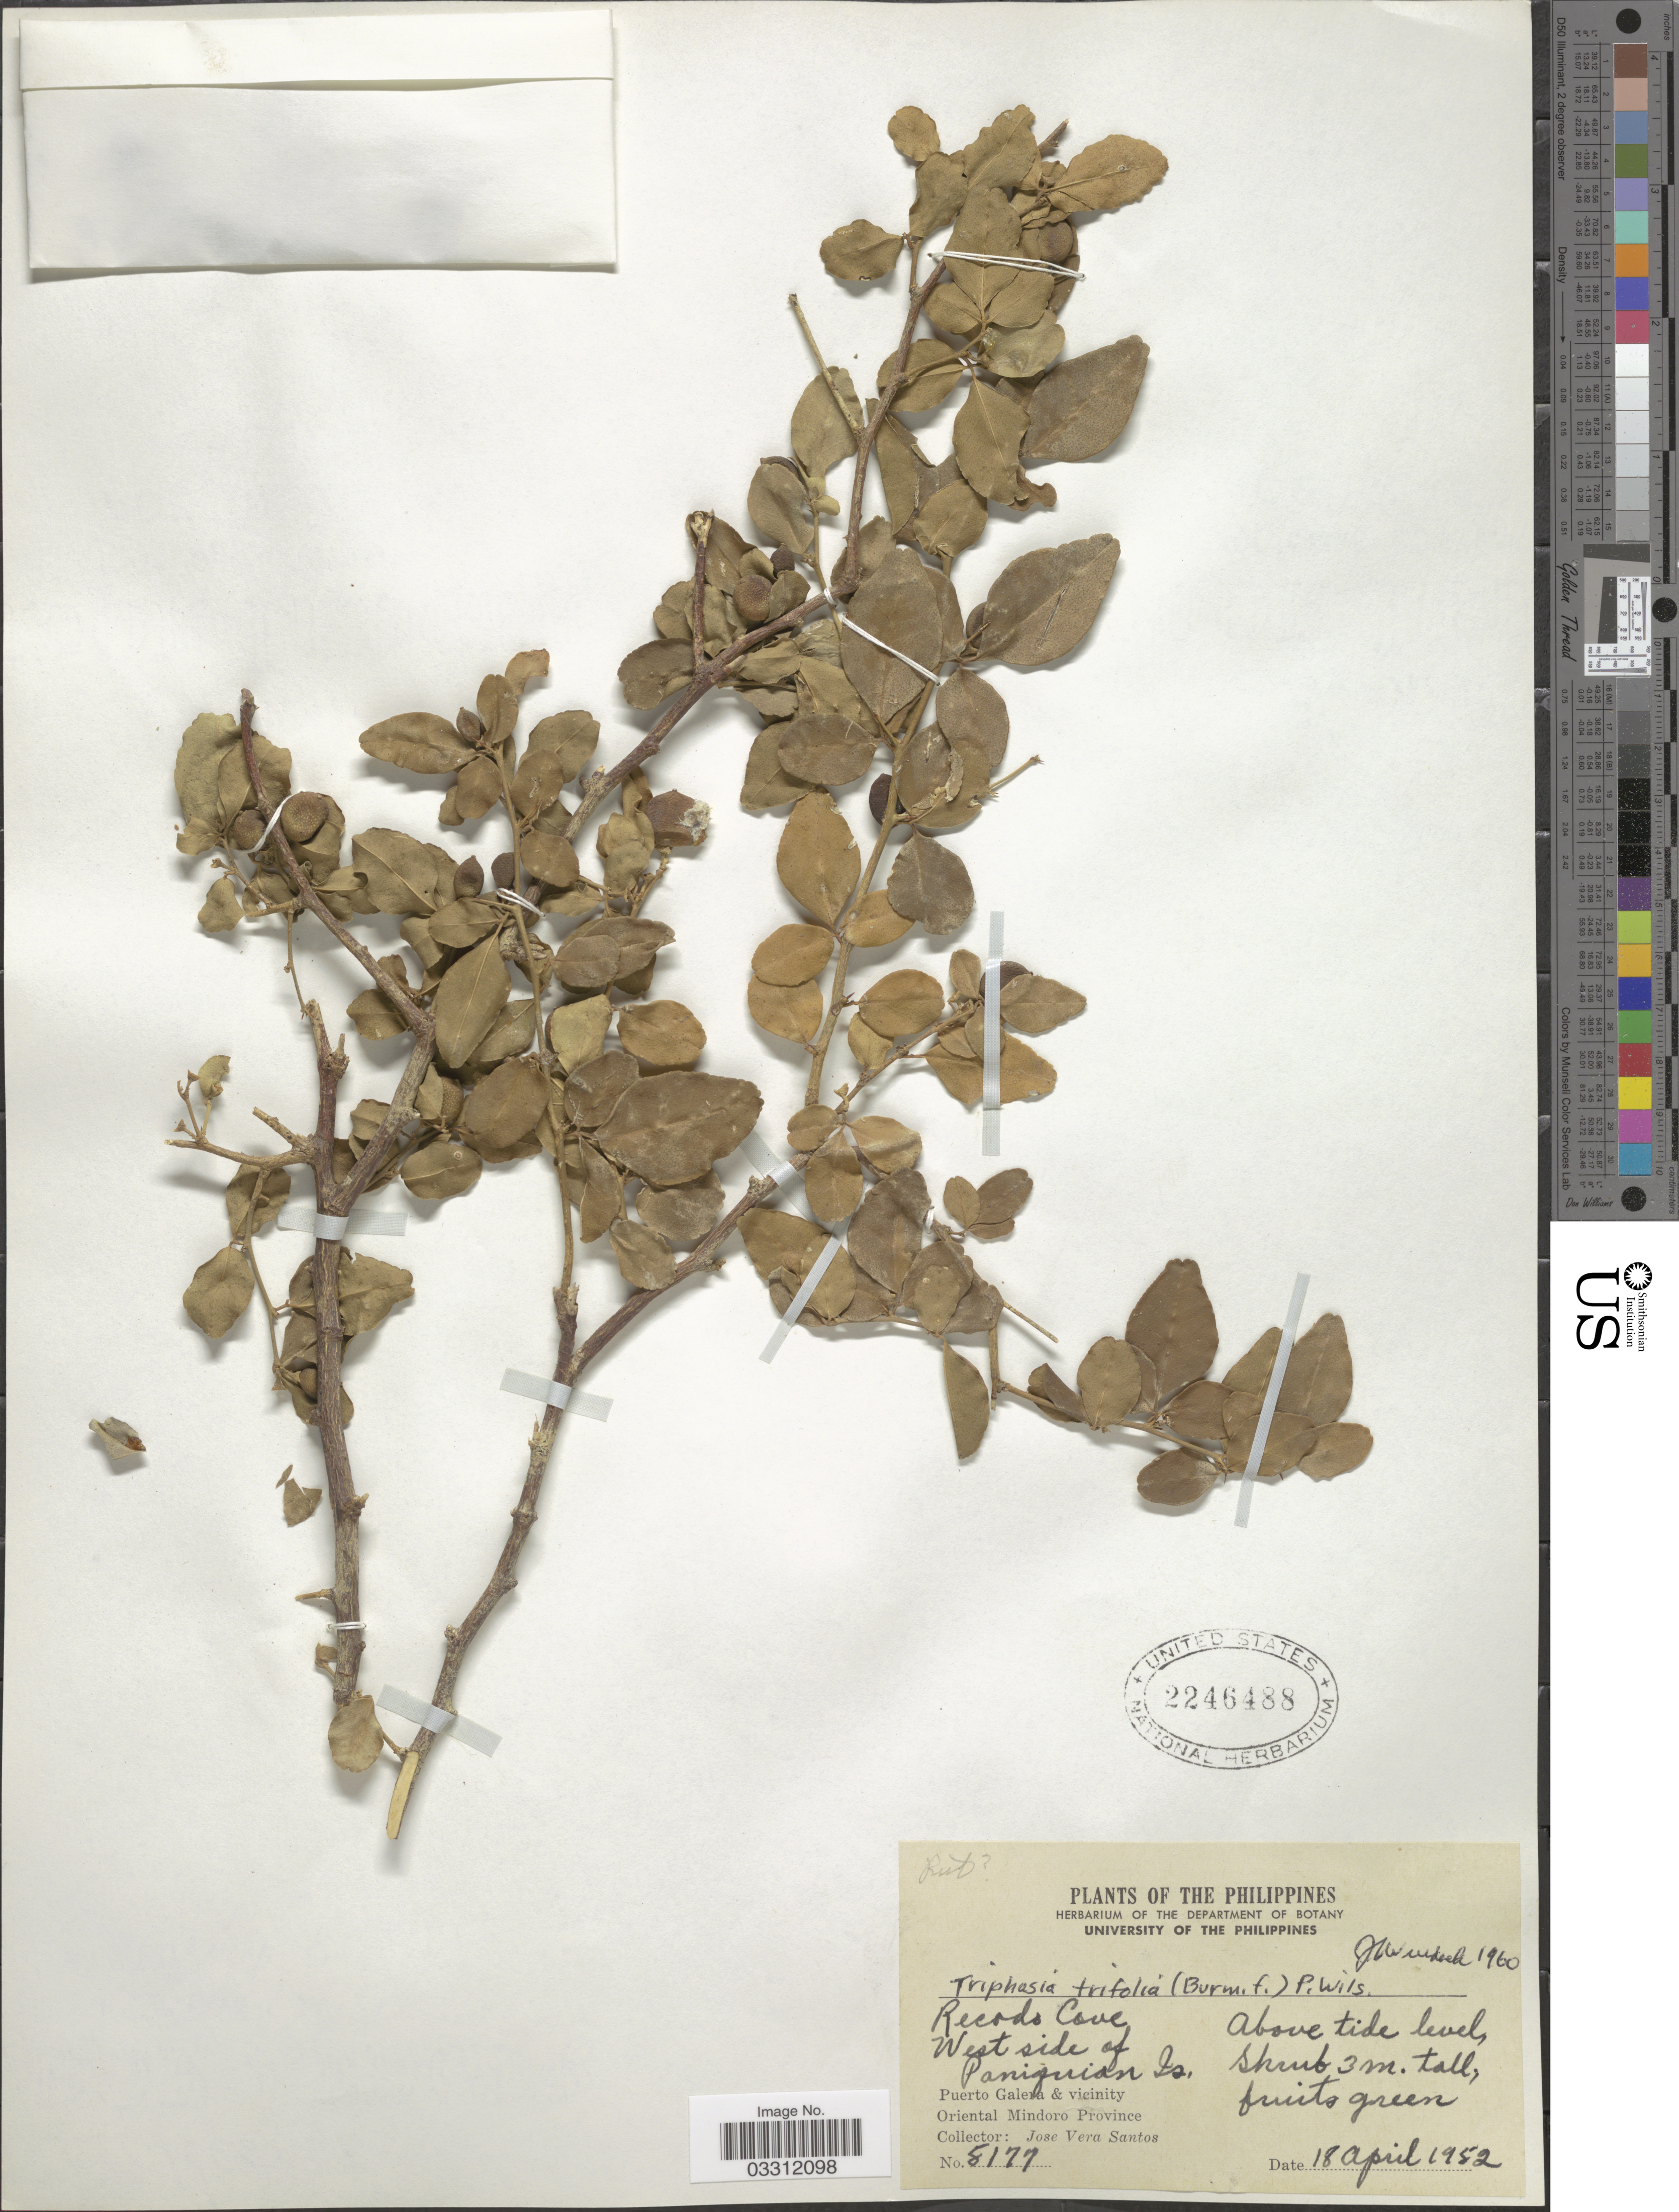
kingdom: Plantae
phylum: Tracheophyta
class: Magnoliopsida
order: Sapindales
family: Rutaceae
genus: Triphasia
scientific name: Triphasia trifolia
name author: (Burm. f.) P. Wilson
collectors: J. V. Santos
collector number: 8177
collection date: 1952-04-18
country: Philippines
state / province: Mimaropa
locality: West side of Paniguian Is., Puerto Galera & vicinity, Oriental Mindoro Province.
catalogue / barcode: US 2246488